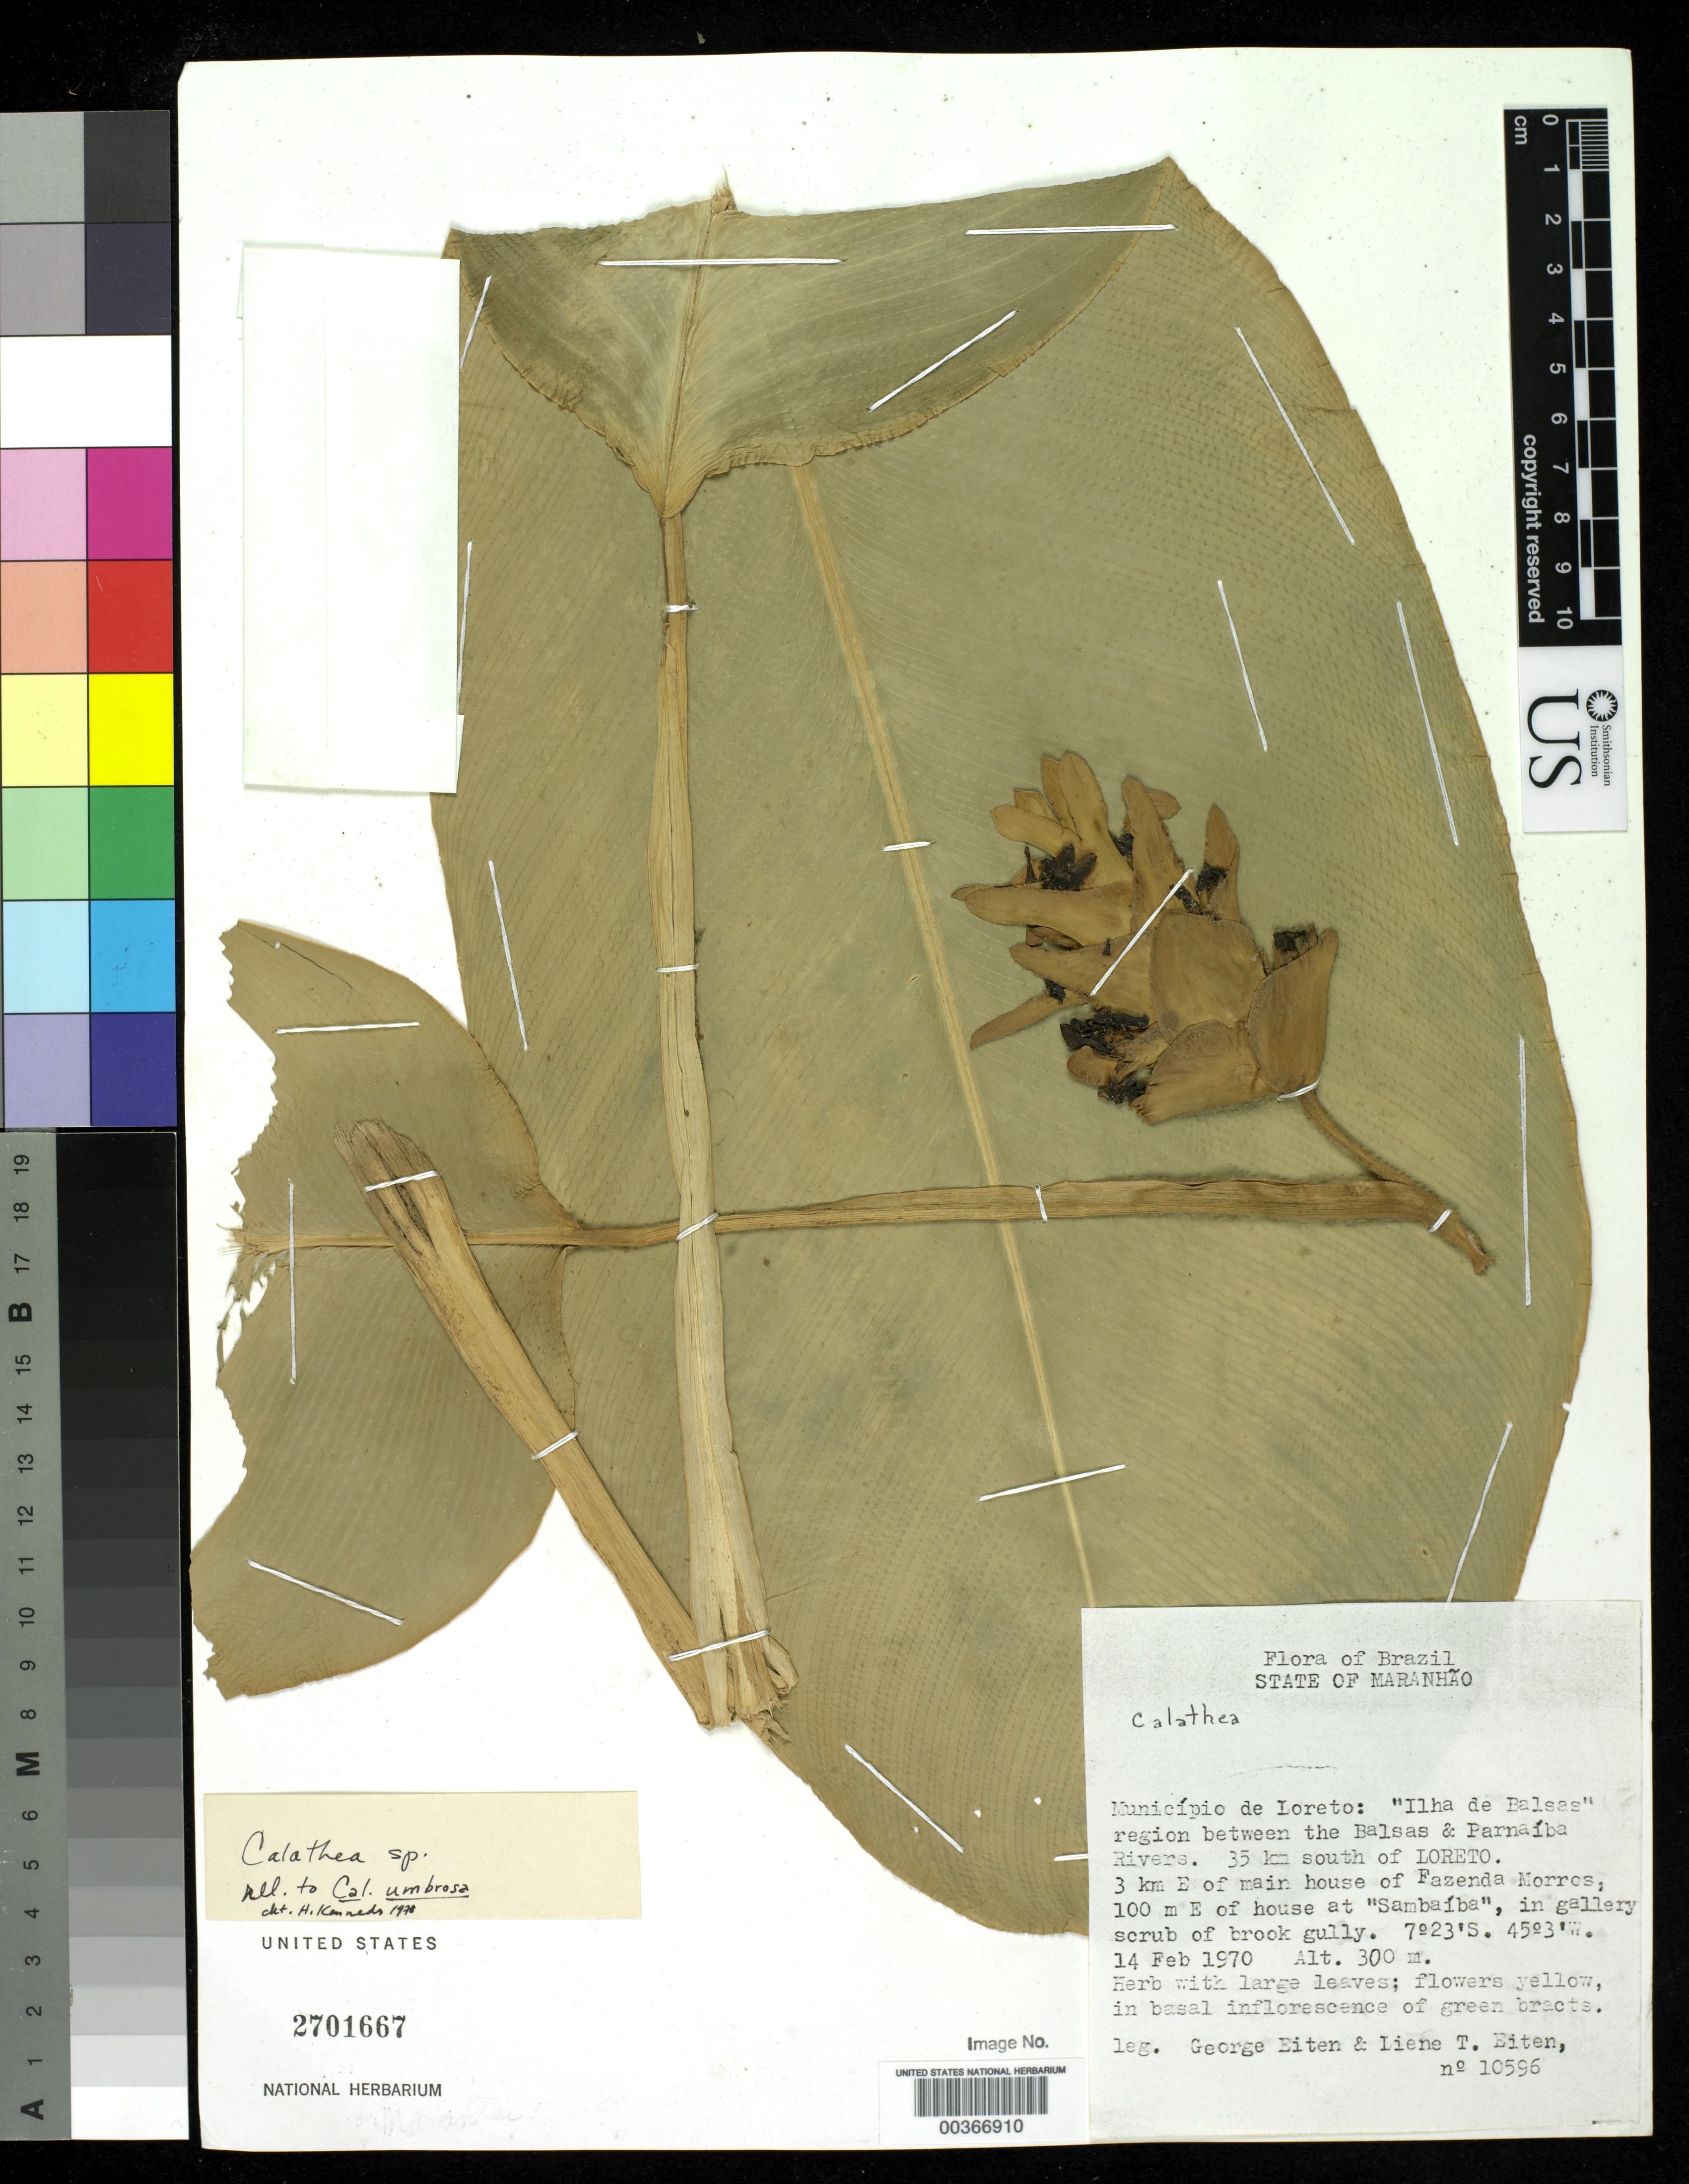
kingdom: Plantae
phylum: Tracheophyta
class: Liliopsida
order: Zingiberales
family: Marantaceae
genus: Goeppertia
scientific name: Goeppertia sp.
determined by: Strong, Mark T., (BOT), Smithsonian Institution - National Museum of Natural History (UNITED STATES)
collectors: G. Eiten & L. T. Eiten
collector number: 10596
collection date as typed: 14 Feb 1970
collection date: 1970-02-14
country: Brazil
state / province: Maranhão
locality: Mun de loreto: "ilha de balsas" region between balsas and parnaiba rivers, 35 km s of loreto, ...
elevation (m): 300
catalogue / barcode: US 2701667